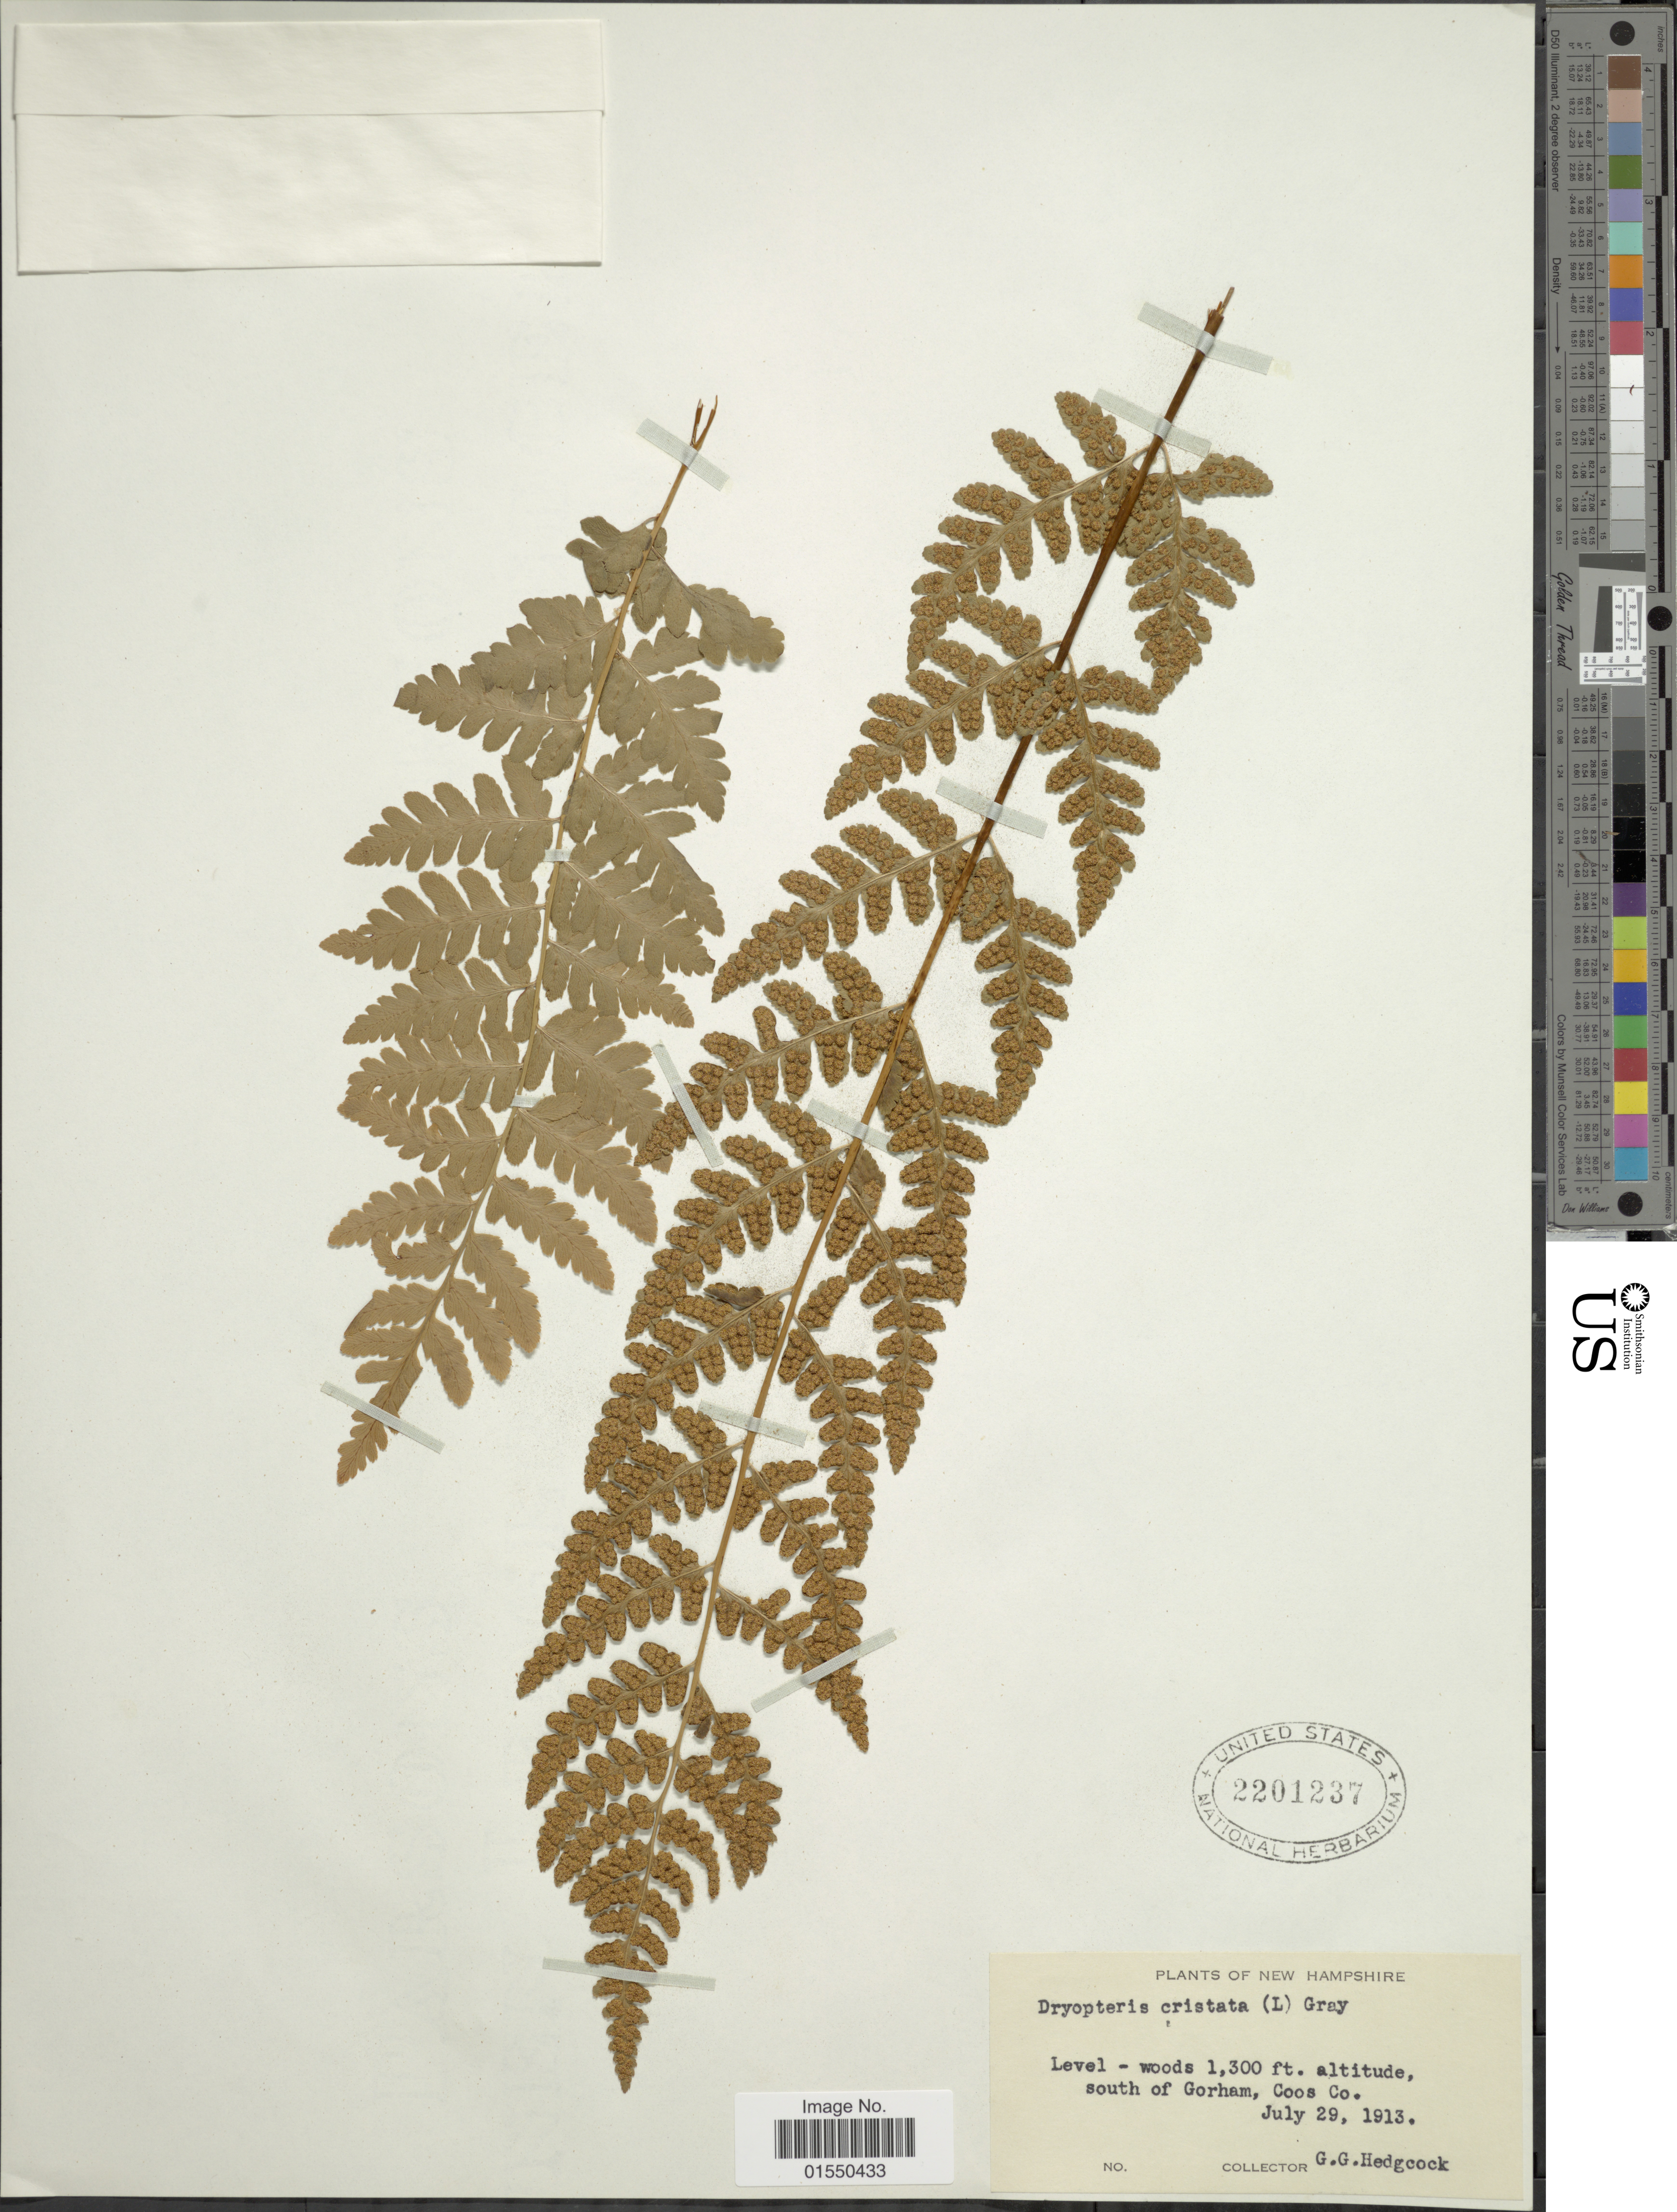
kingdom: Plantae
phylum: Tracheophyta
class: Polypodiopsida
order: Polypodiales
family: Dryopteridaceae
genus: Dryopteris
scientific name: Dryopteris cristata var. spinulosa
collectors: G. Hedgcock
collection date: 1913-07-29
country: United States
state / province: New Hampshire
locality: South of Gorham, Coos Co.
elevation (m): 396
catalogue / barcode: US 2201237